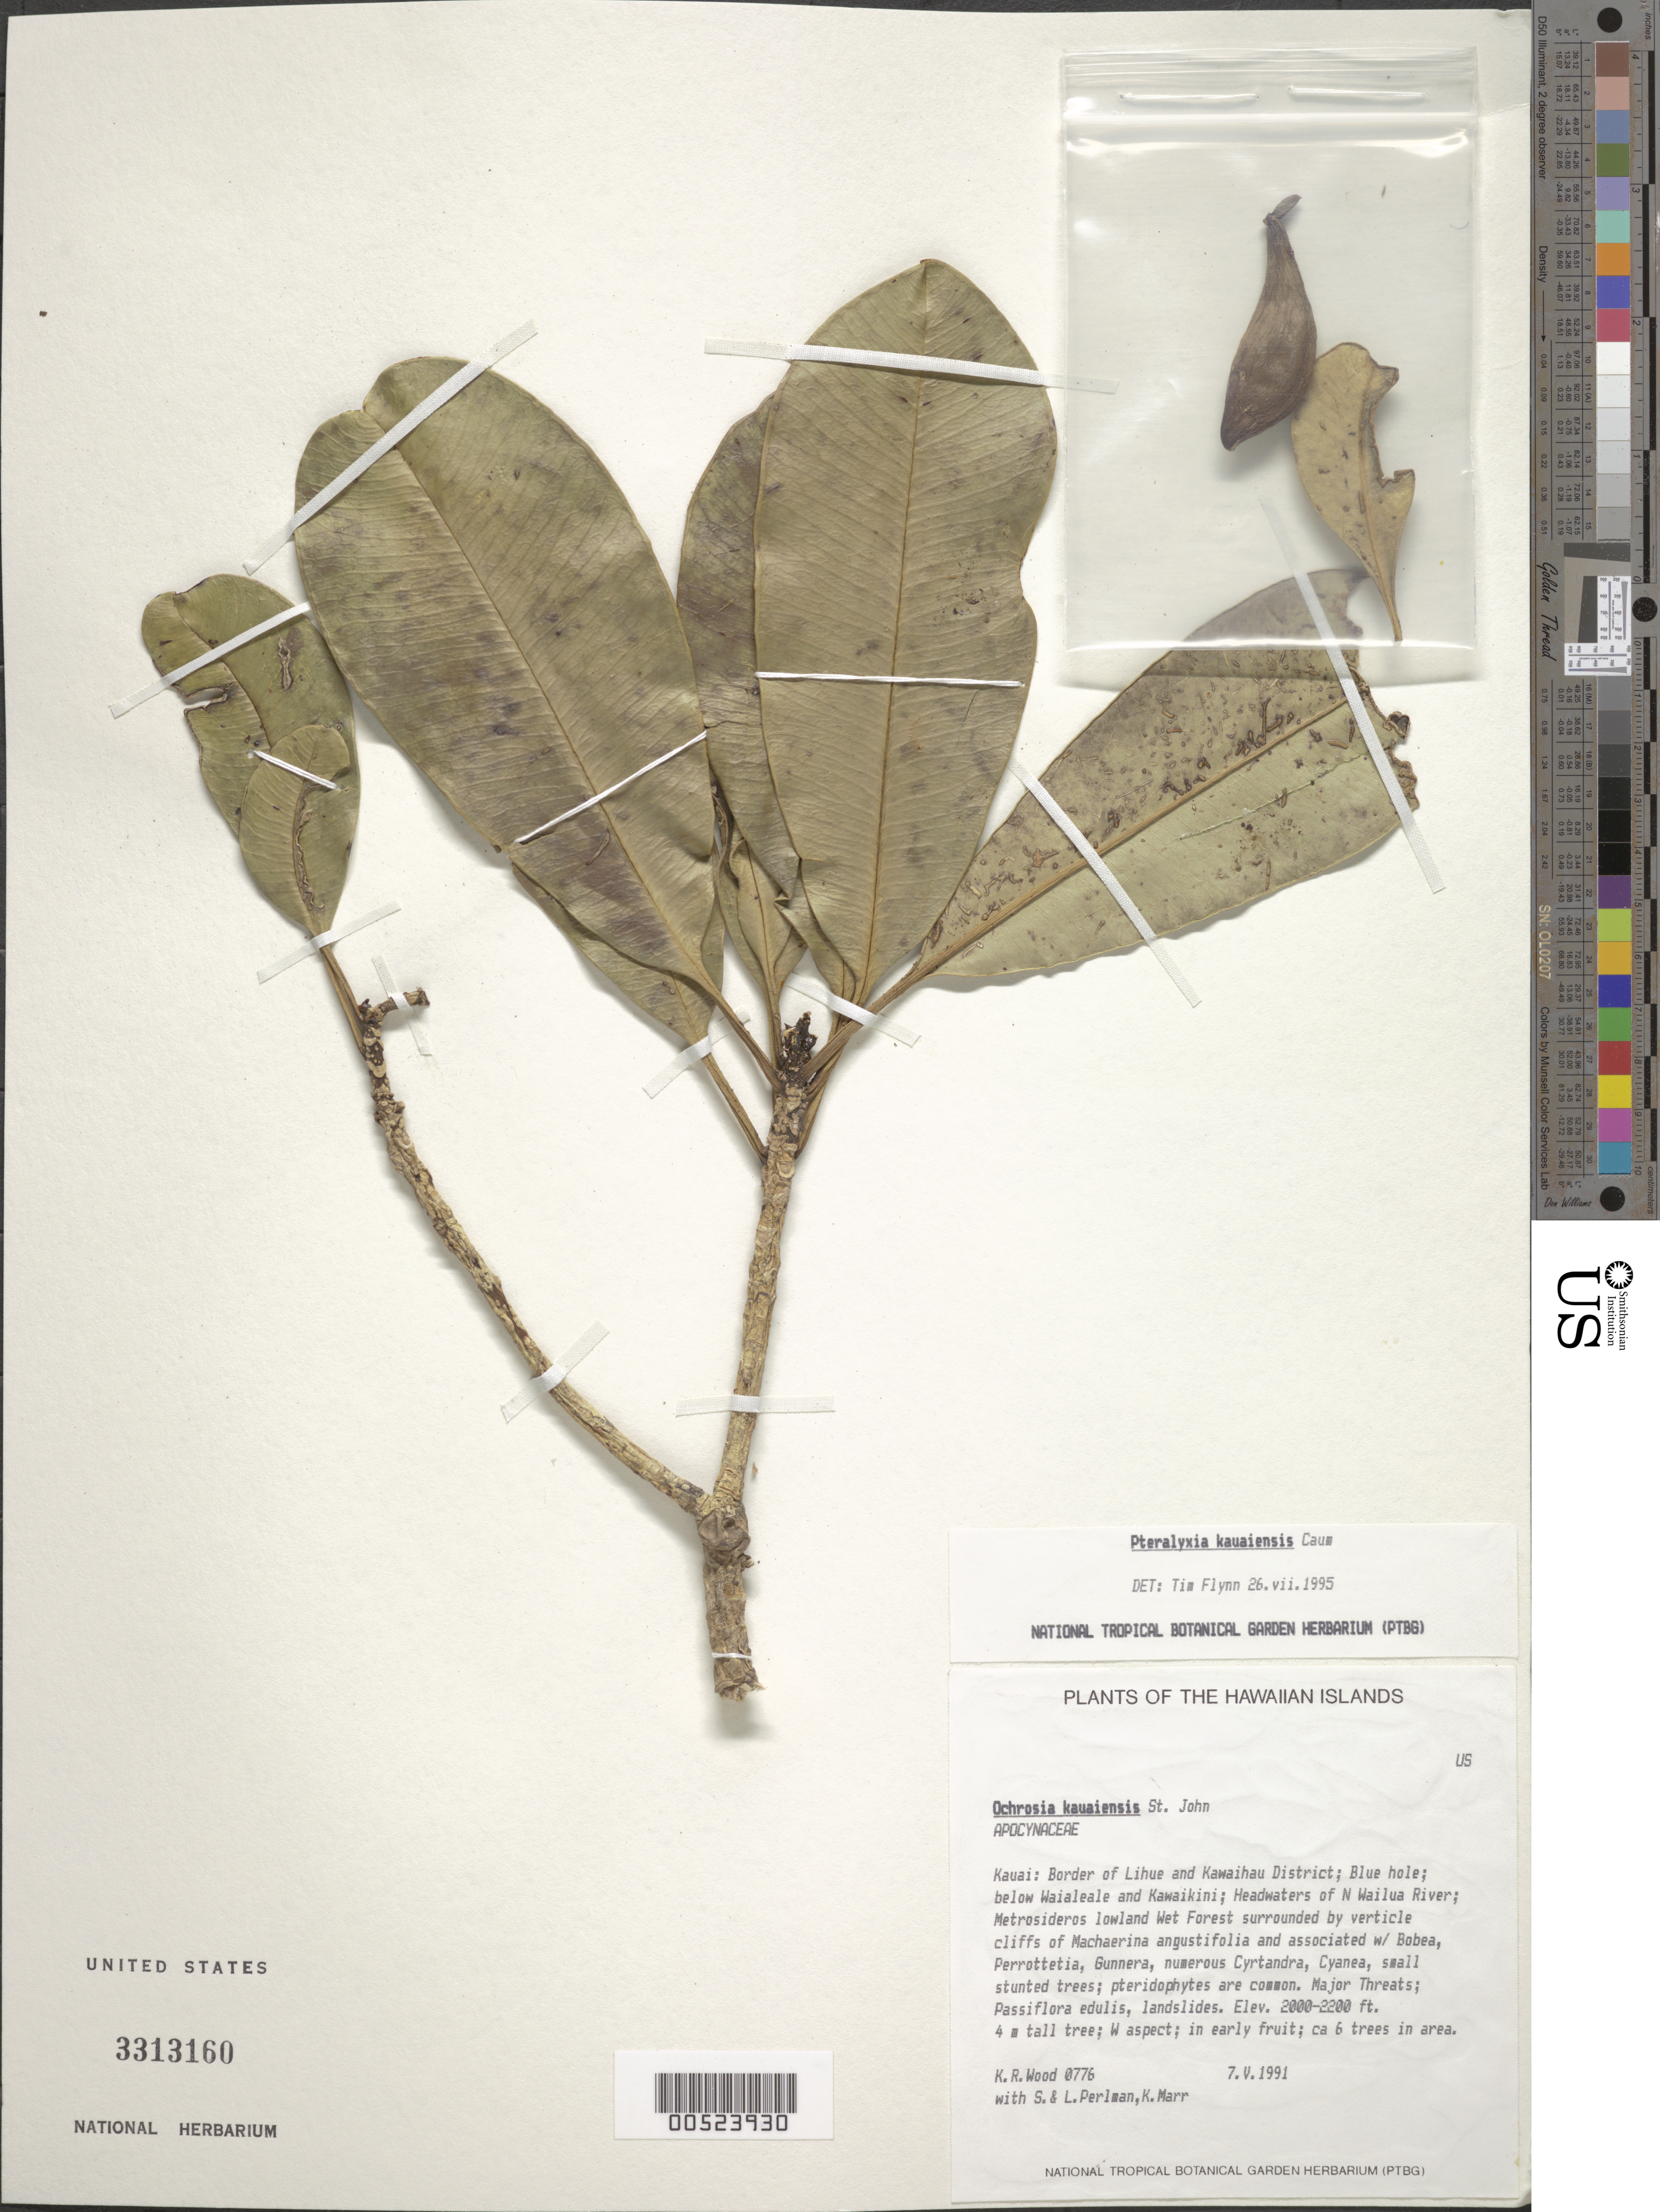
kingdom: Plantae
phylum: Tracheophyta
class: Magnoliopsida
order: Gentianales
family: Apocynaceae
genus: Pteralyxia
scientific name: Pteralyxia kauaiensis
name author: Caum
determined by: Flynn, T. W.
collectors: K. R. Wood, S. P. Perlman, L. Perlman & K. Marr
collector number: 0776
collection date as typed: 7 May 1991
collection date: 1991-05-07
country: United States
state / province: Hawaii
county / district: Kauai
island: Kaua'i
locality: Border of Lihue Dist and Kawaihau Dist, Blue hole, below Waialeale and Kawaikini, headwaters of N Wailua River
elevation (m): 610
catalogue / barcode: US 3313160